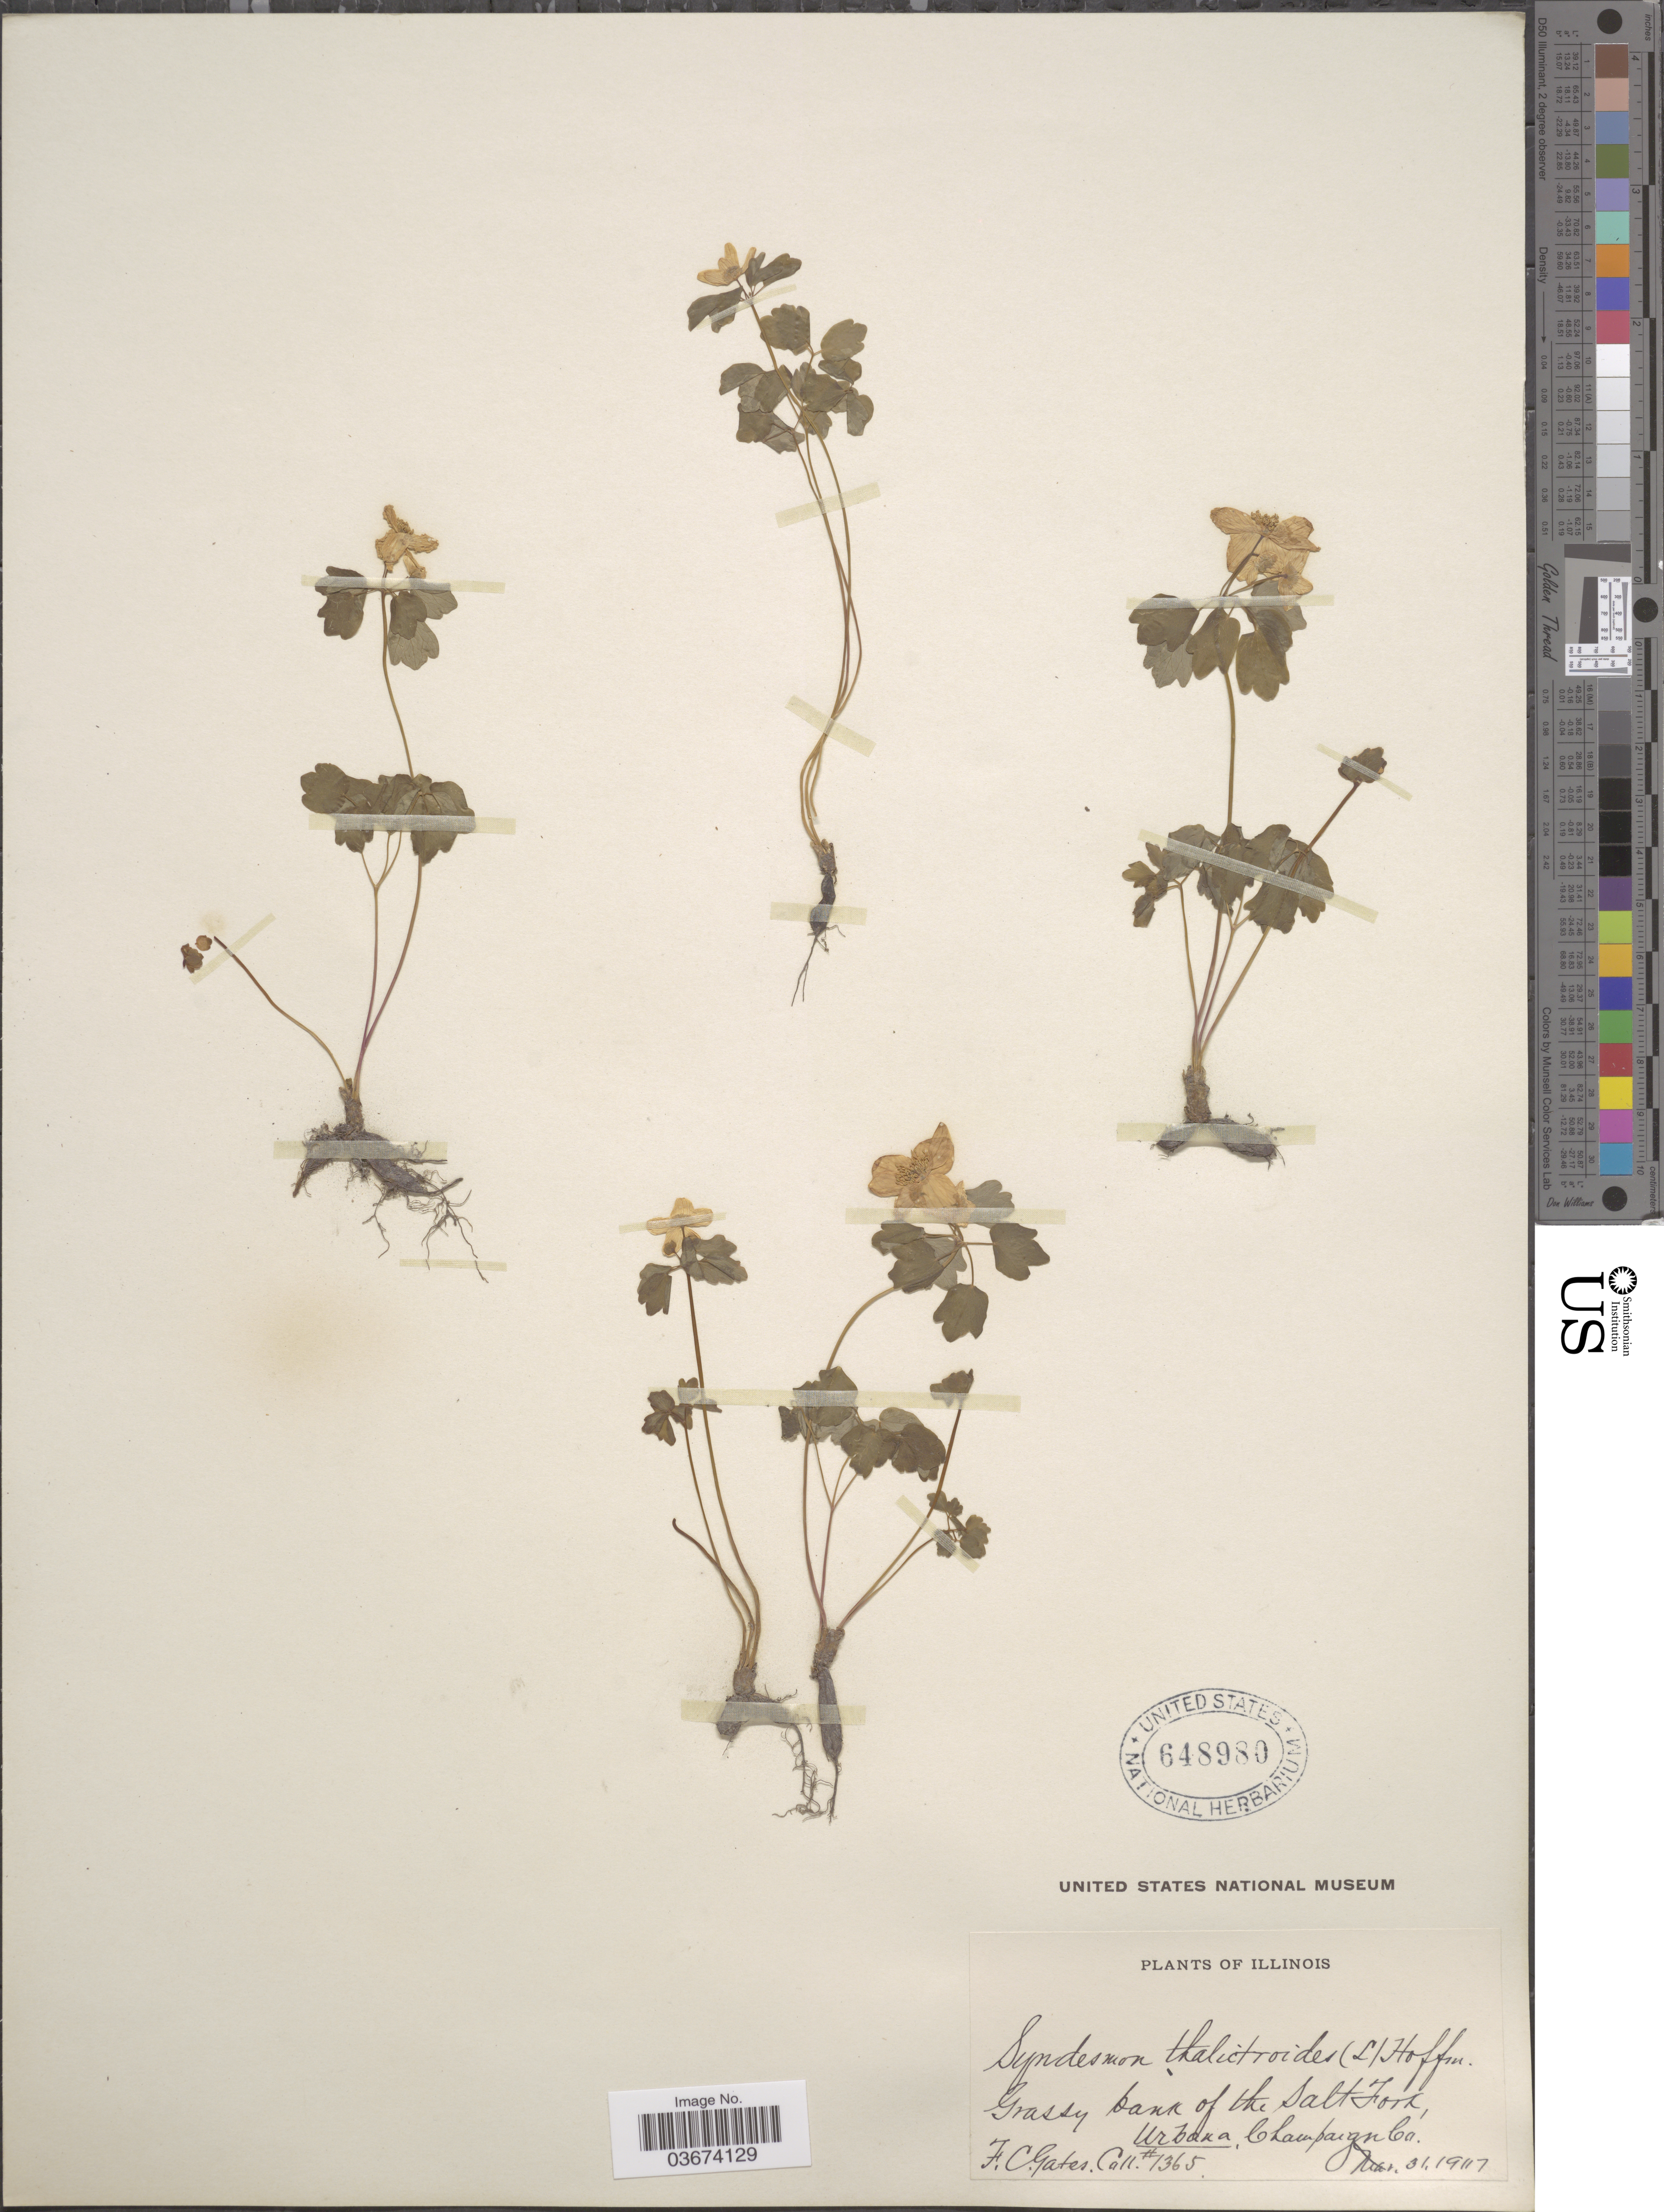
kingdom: Plantae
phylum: Tracheophyta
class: Magnoliopsida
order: Ranunculales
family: Ranunculaceae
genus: Thalictrum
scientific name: Thalictrum thalictroides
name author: (L.) A.J. Eames & B. Boivin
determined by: Strong, M. T., (US), Smithsonian Institution - National Museum of Natural History (UNITED STATES)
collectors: F. C. Gates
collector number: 1365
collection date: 1907-03-31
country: United States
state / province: Illinois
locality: Grassy bank of the Salt Fork, Urbaka, Champaign Co.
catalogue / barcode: US 648980